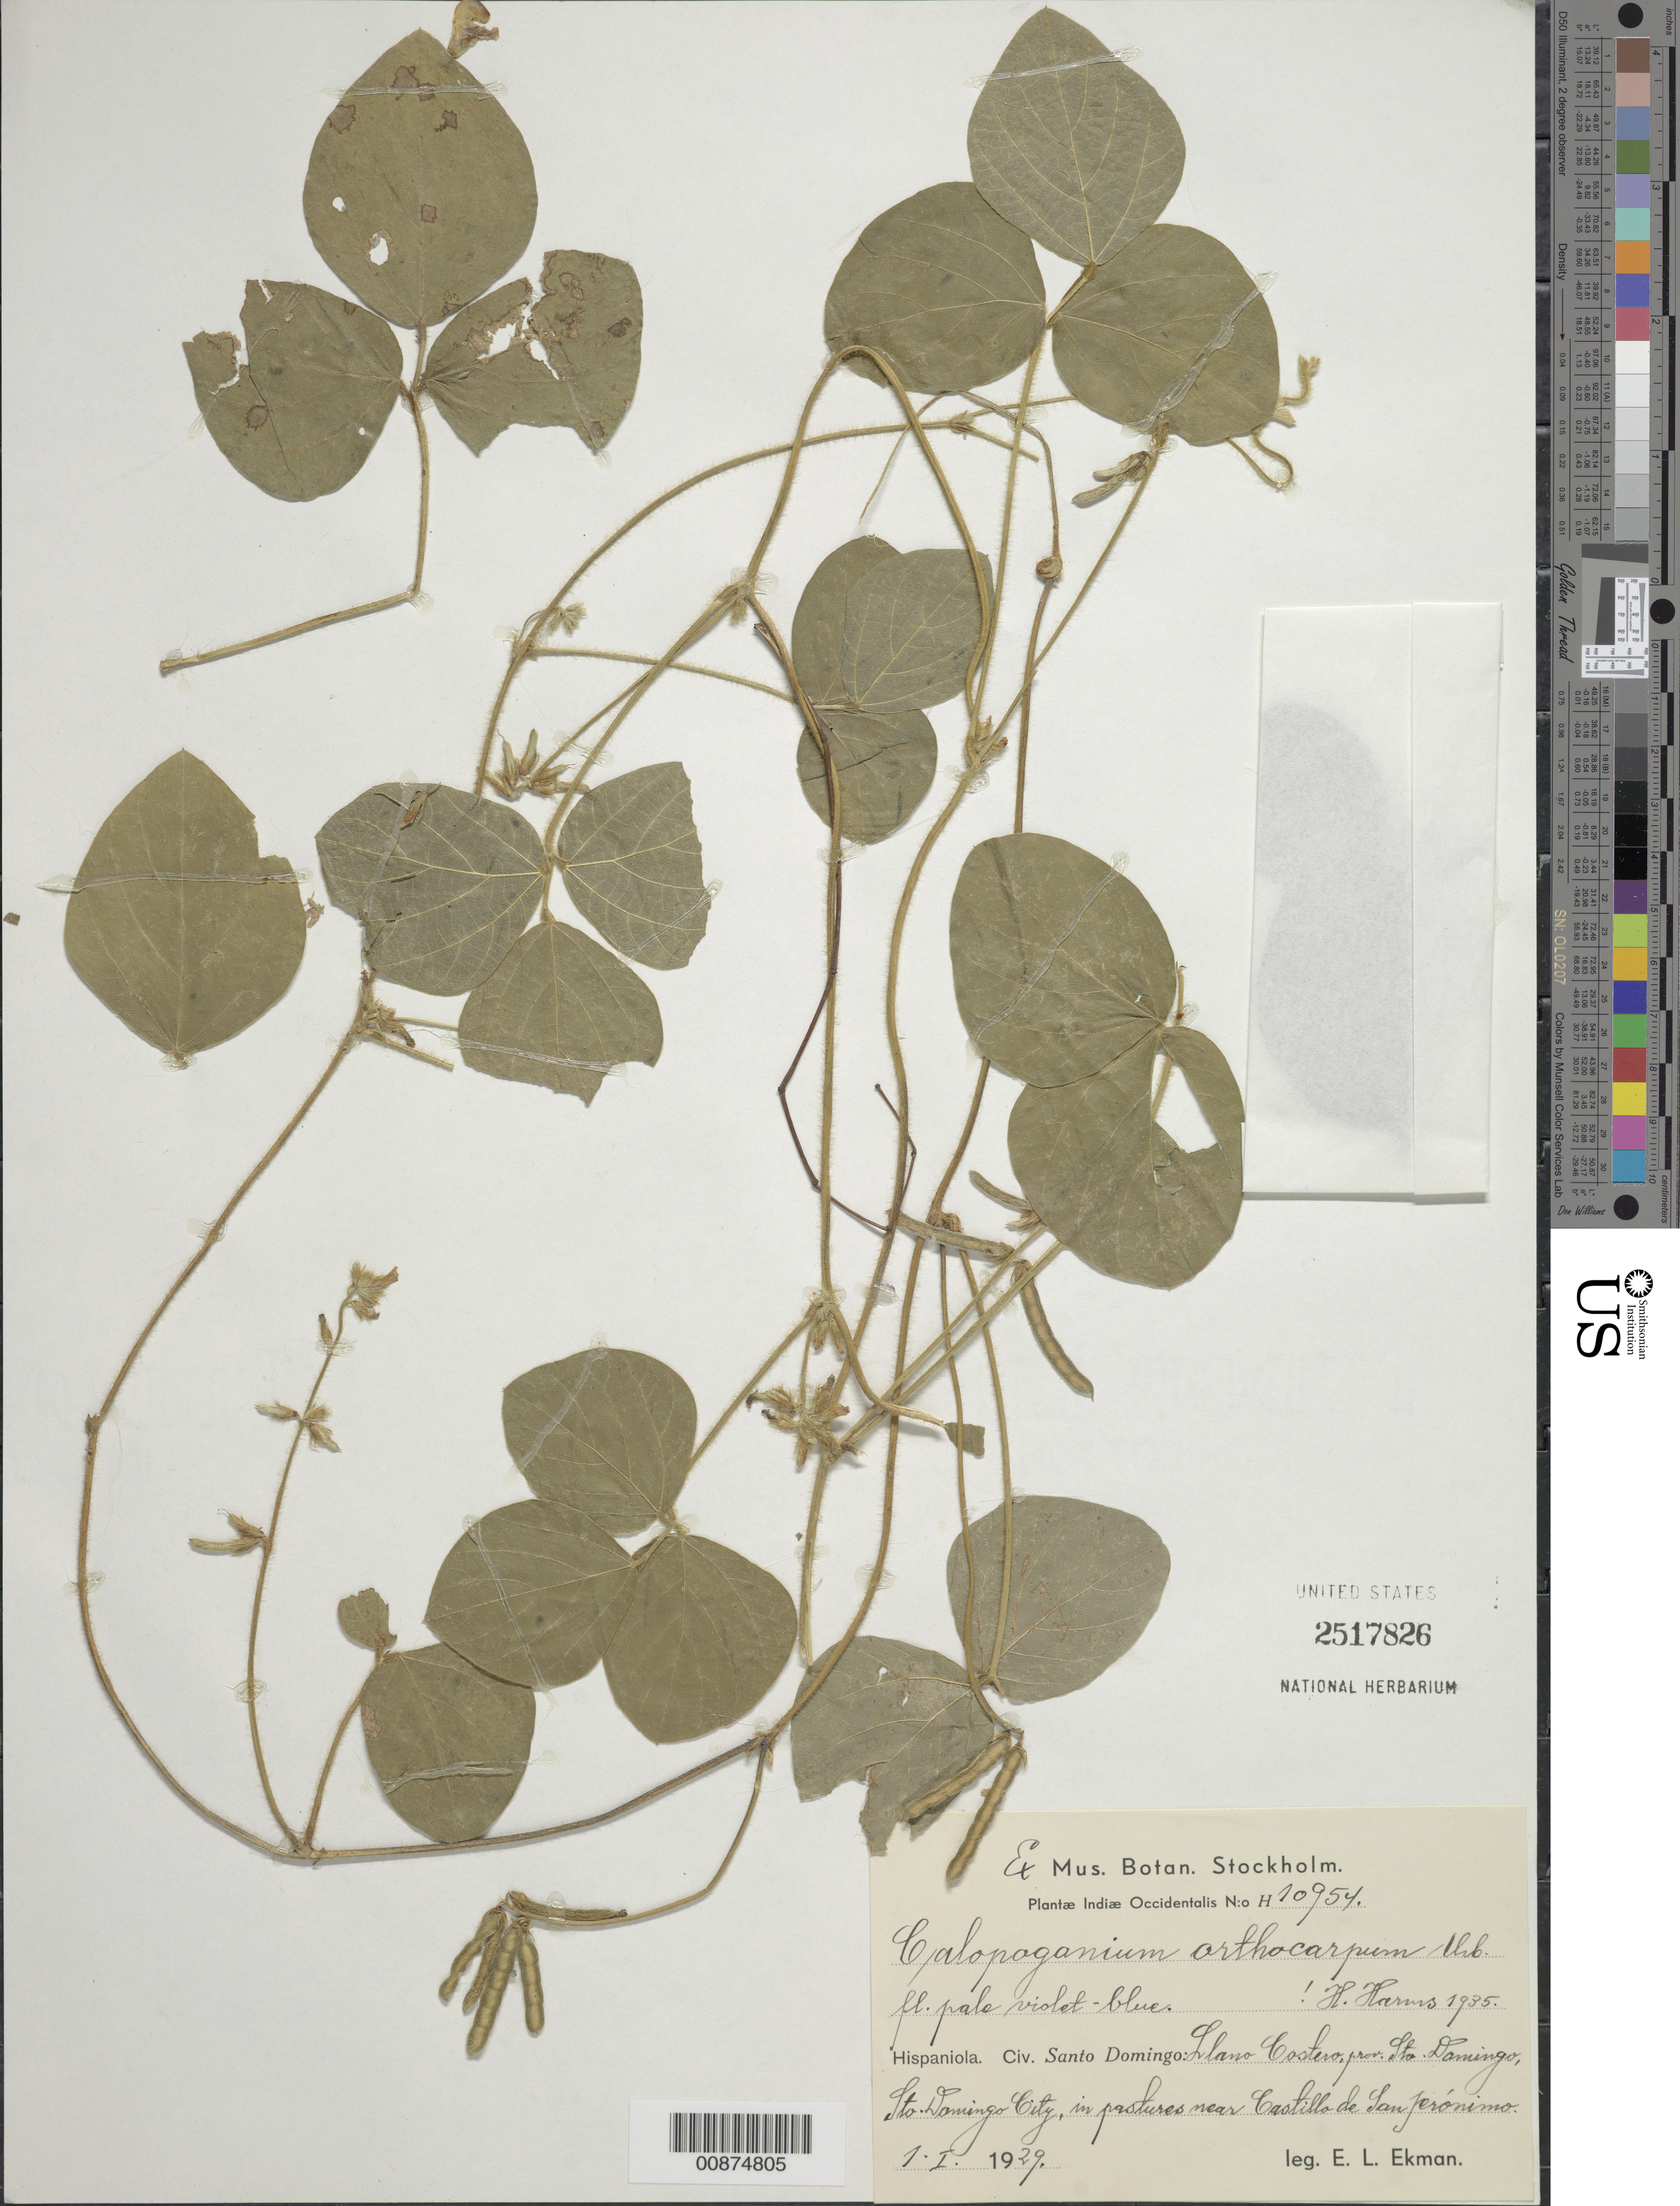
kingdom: Plantae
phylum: Tracheophyta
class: Magnoliopsida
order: Fabales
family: Fabaceae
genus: Calopogonium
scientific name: Calopogonium mucunoides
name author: Desv.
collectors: E. L. Ekman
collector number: H 10954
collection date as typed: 01 Jan 1929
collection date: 1929-01-01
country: Dominican Republic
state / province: Distrito Nacional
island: Hispaniola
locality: Llano Costero, prov. Sto. Domingo (obsolete), Sto. Domingo City, near Castillo de San Jerónimo.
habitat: In pastures.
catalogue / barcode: US 2517826